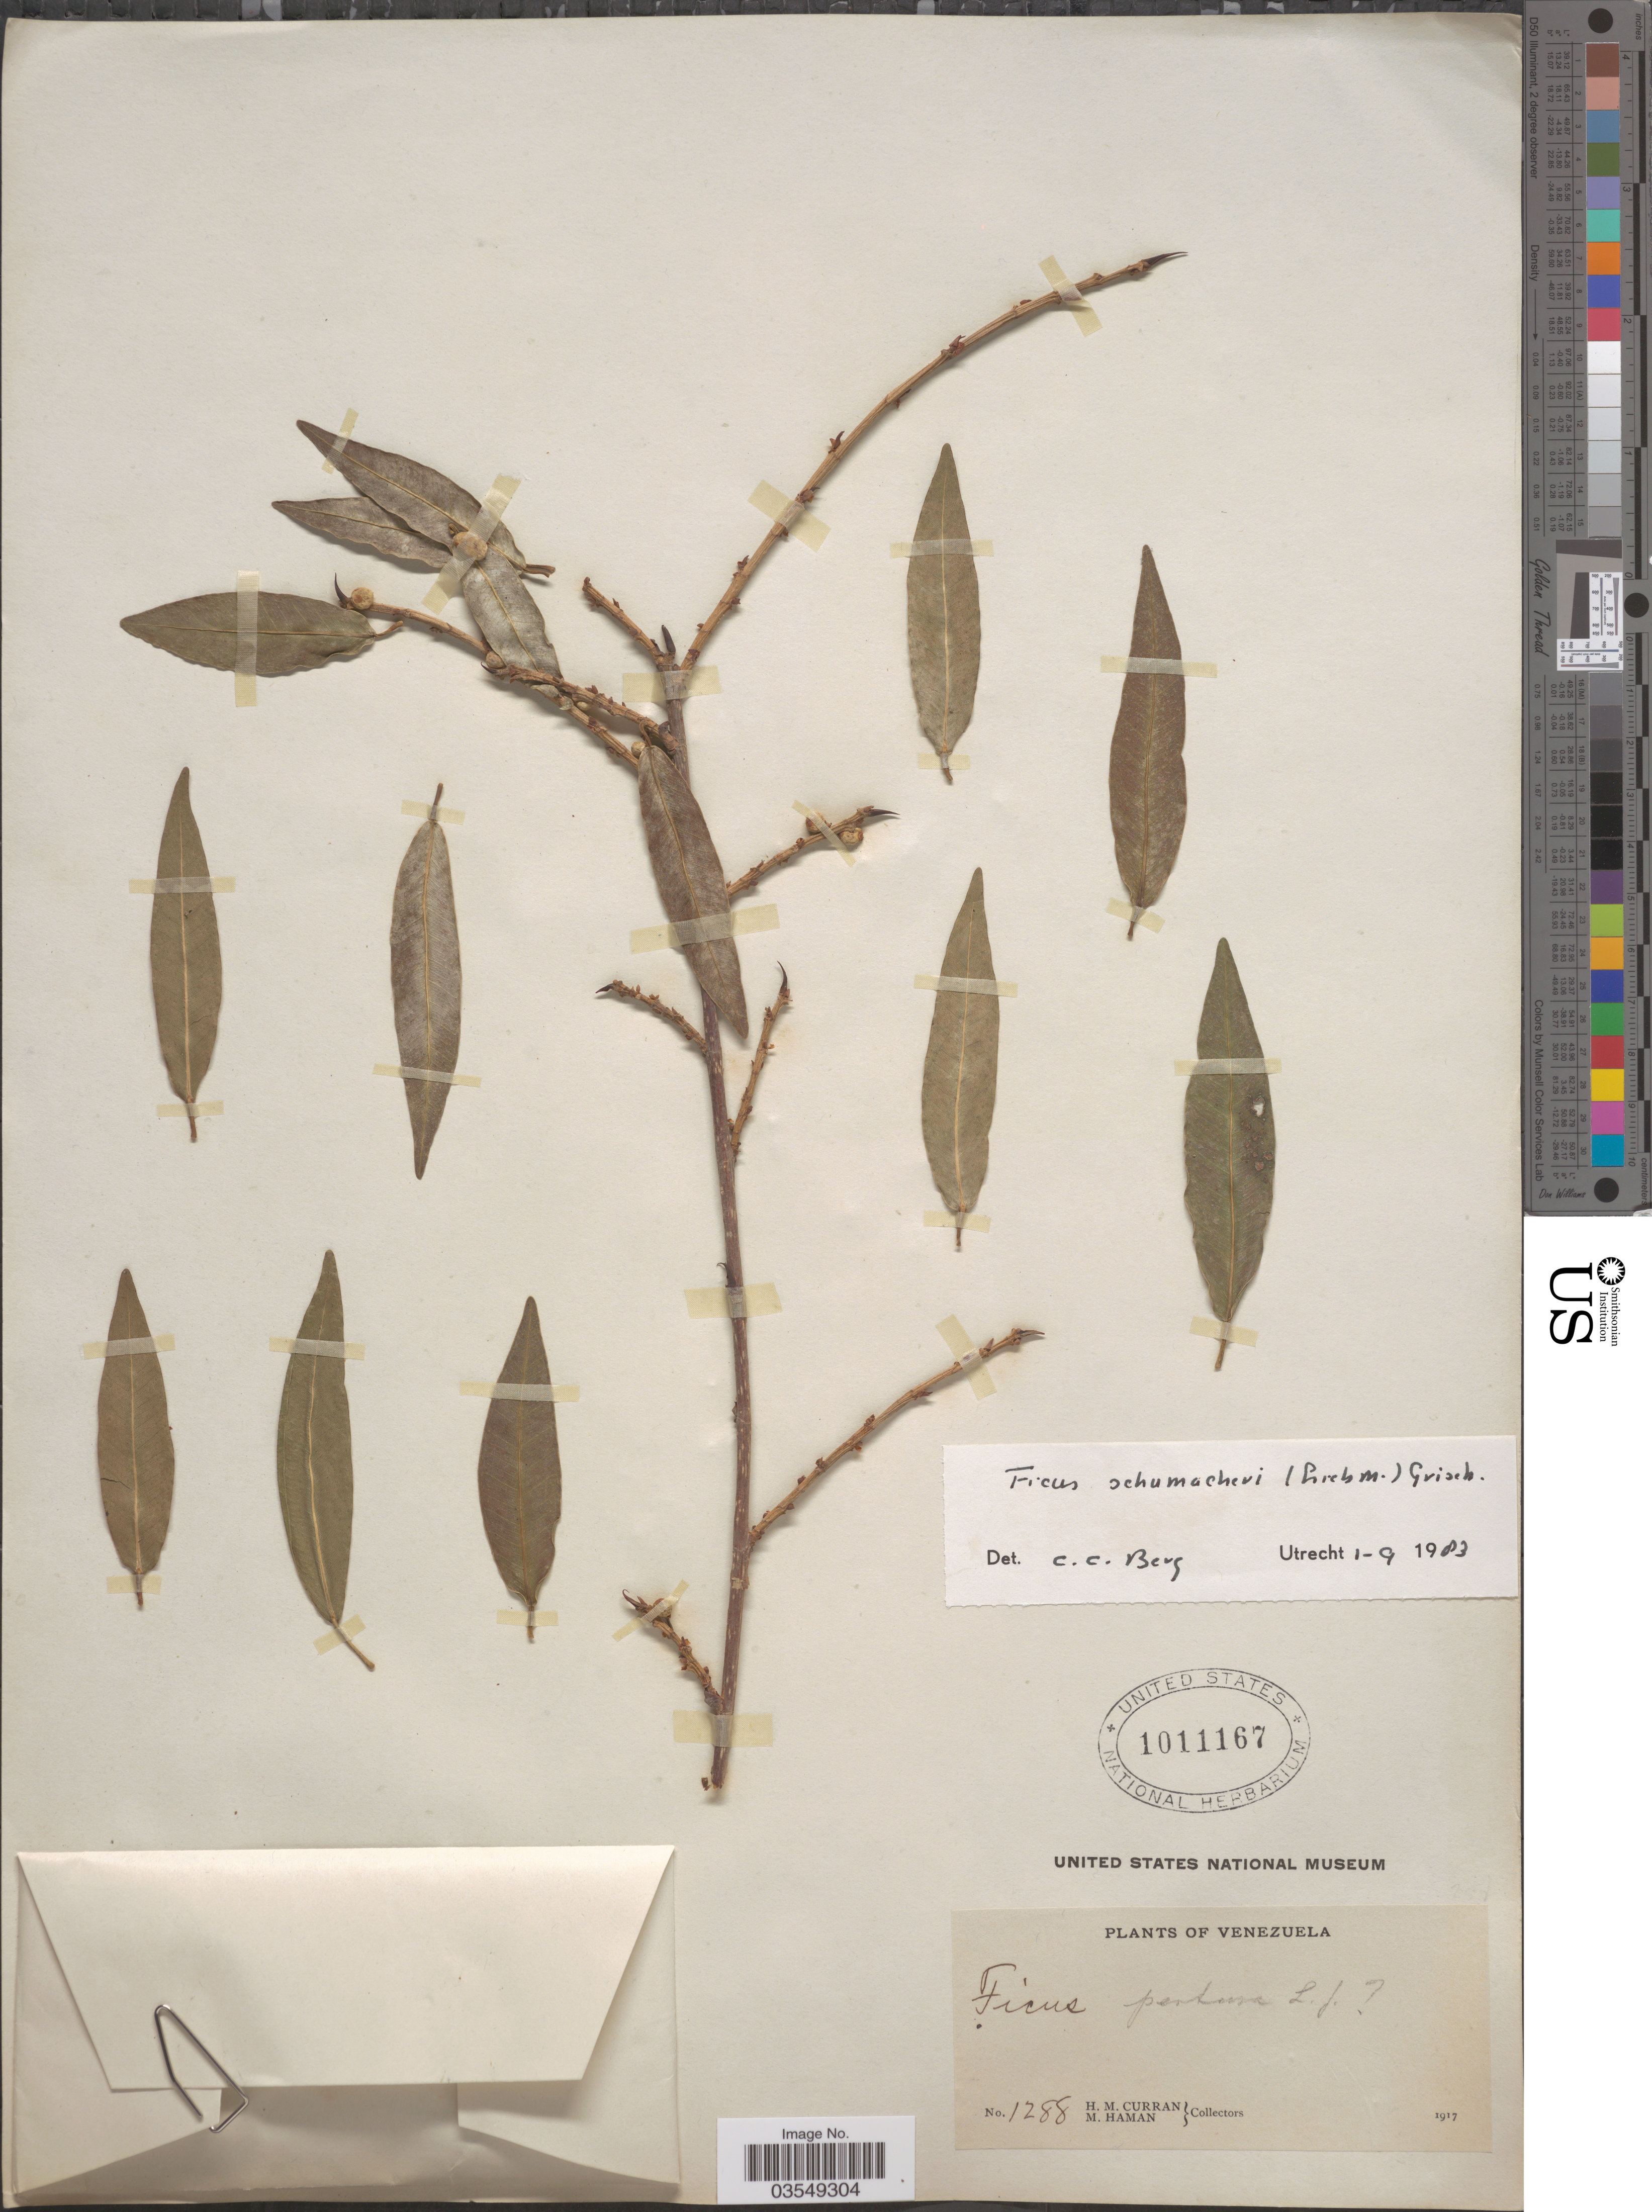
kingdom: Plantae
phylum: Tracheophyta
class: Magnoliopsida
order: Rosales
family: Moraceae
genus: Ficus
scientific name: Ficus schumacheri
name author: (Liebm.) Griseb.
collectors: H. M. Curran & M. Haman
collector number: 1288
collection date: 1917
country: Venezuela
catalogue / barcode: US 1011167